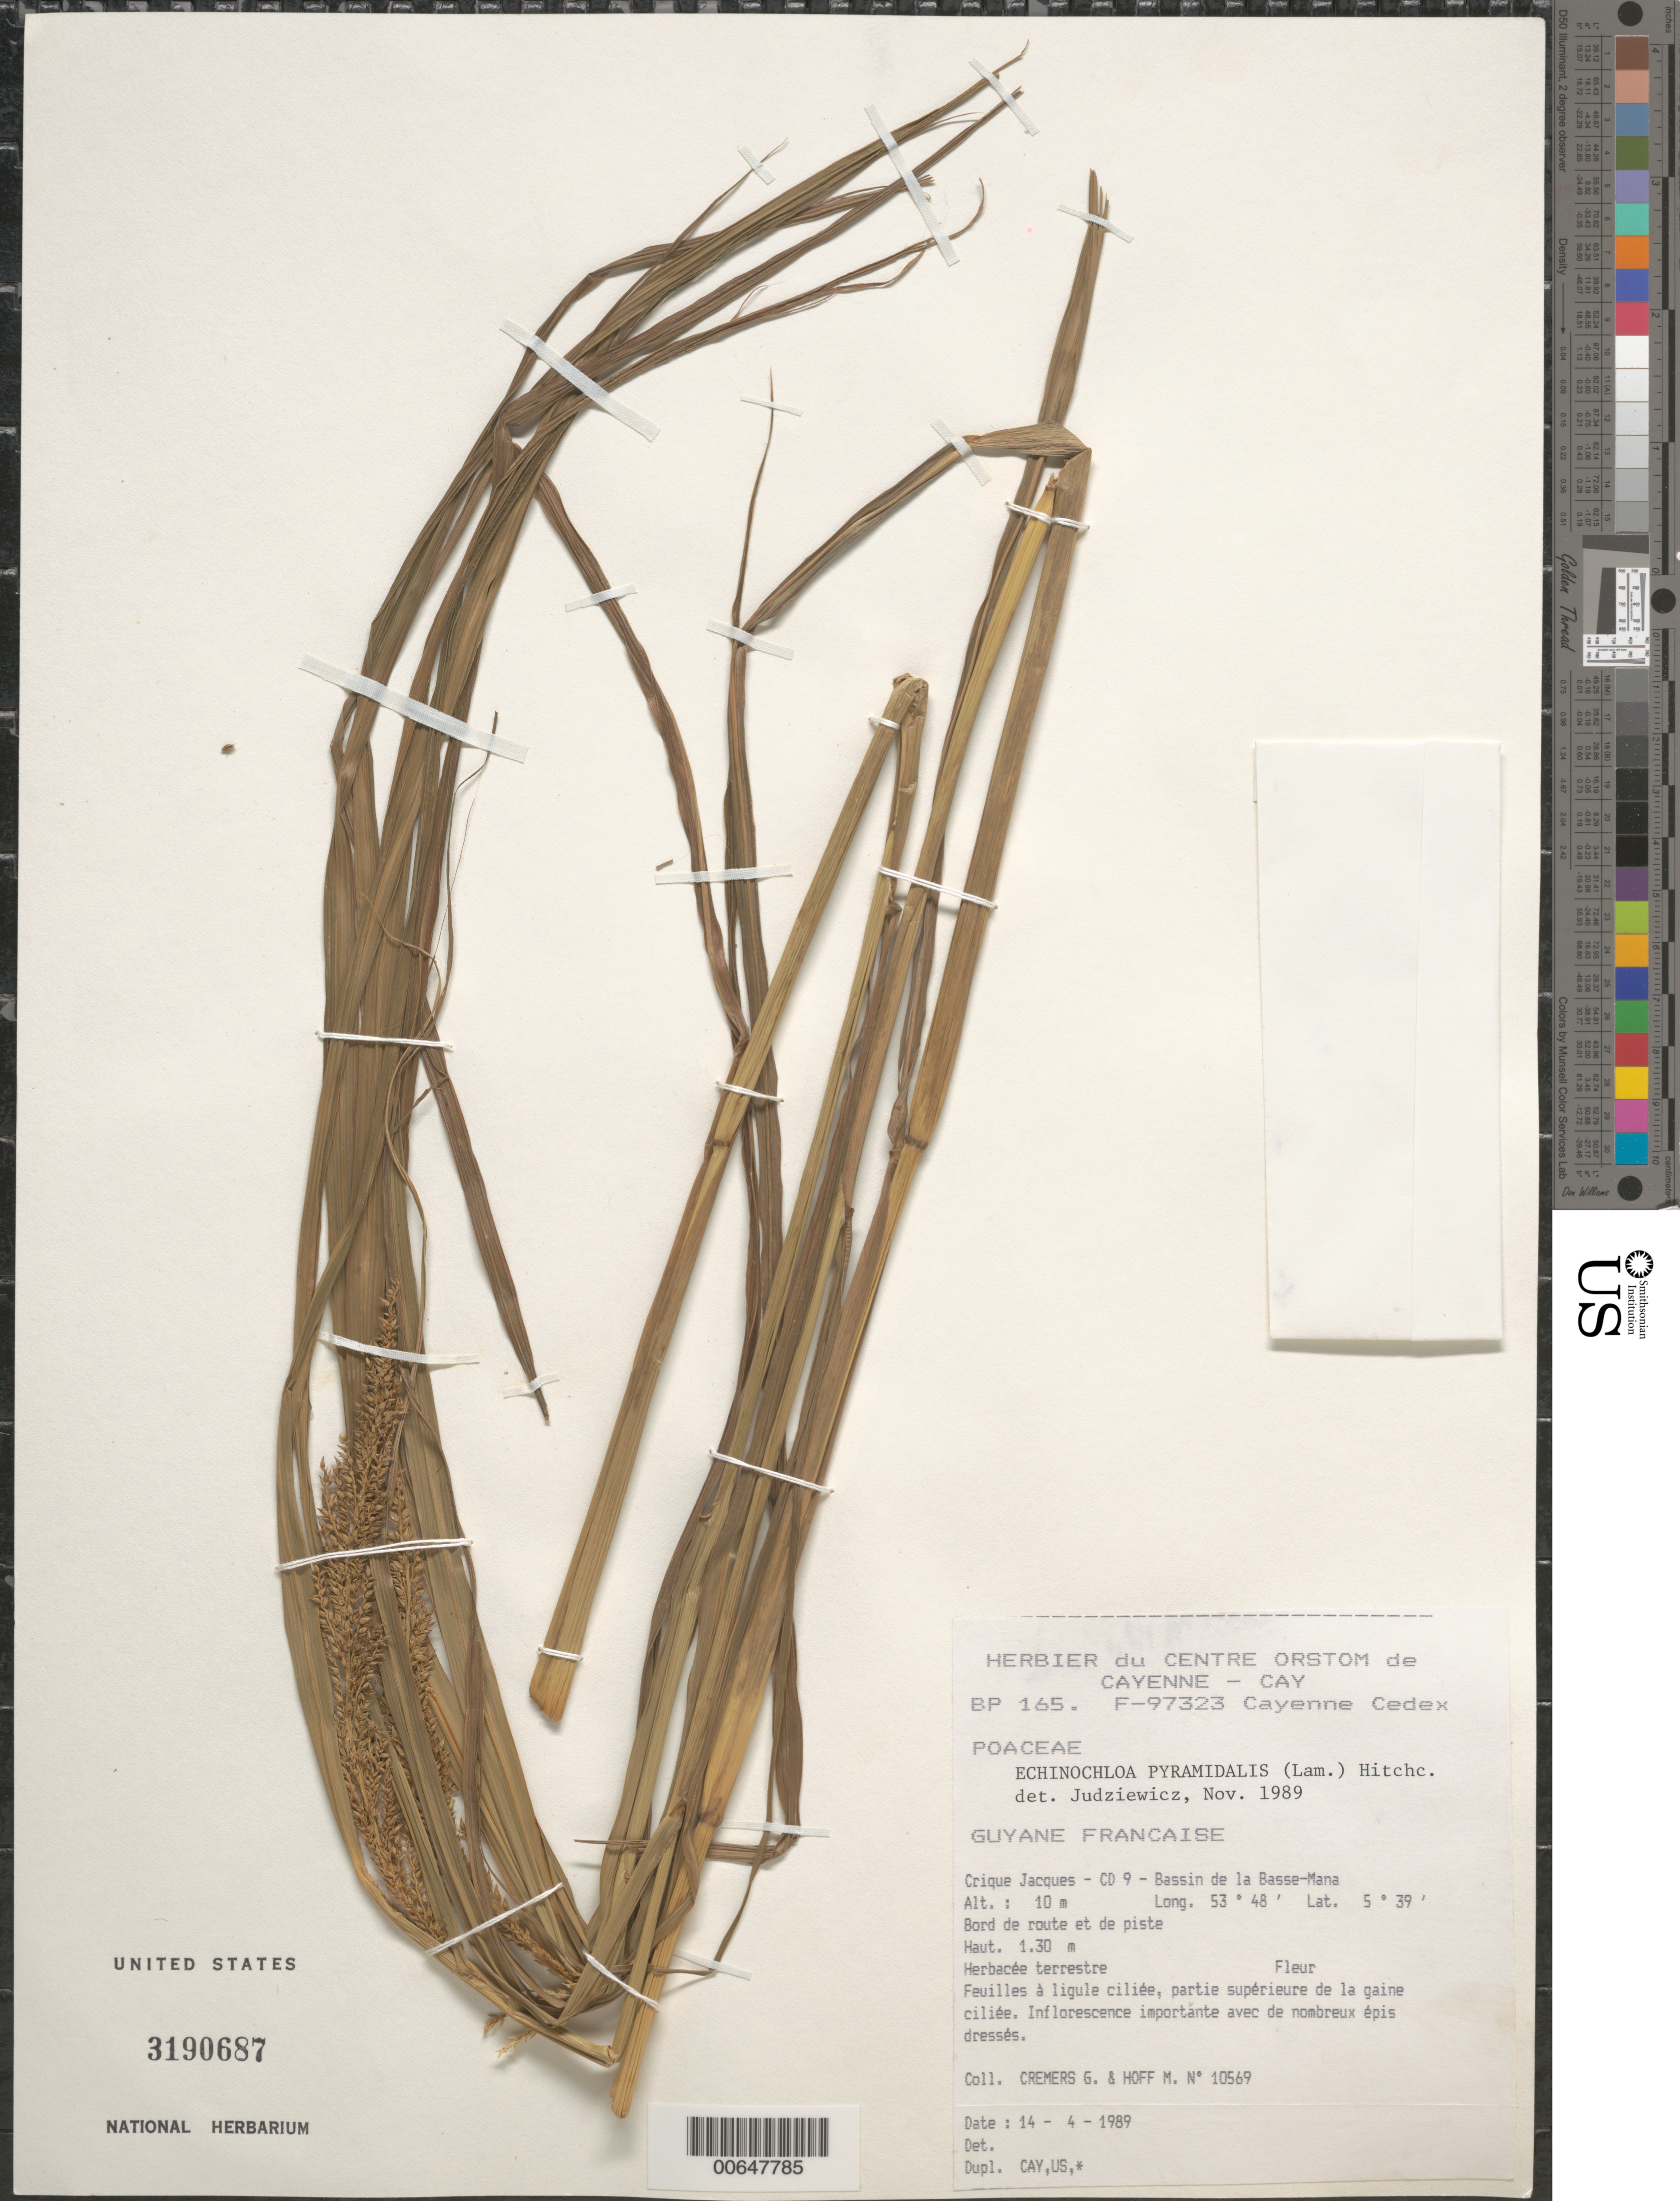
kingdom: Plantae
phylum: Tracheophyta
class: Liliopsida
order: Poales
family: Poaceae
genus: Echinochloa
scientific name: Echinochloa pyramidalis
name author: (Lam.) Hitchc. & Chase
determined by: Judziewicz, E. J.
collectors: G. Cremers & M. Hoff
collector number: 10569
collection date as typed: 14-Apr-89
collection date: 1989-04-14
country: French Guiana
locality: Crique Jacques, CD 9, Bassin de la Basse-Mana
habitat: Along road and trail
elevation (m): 10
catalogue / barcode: US 3190687